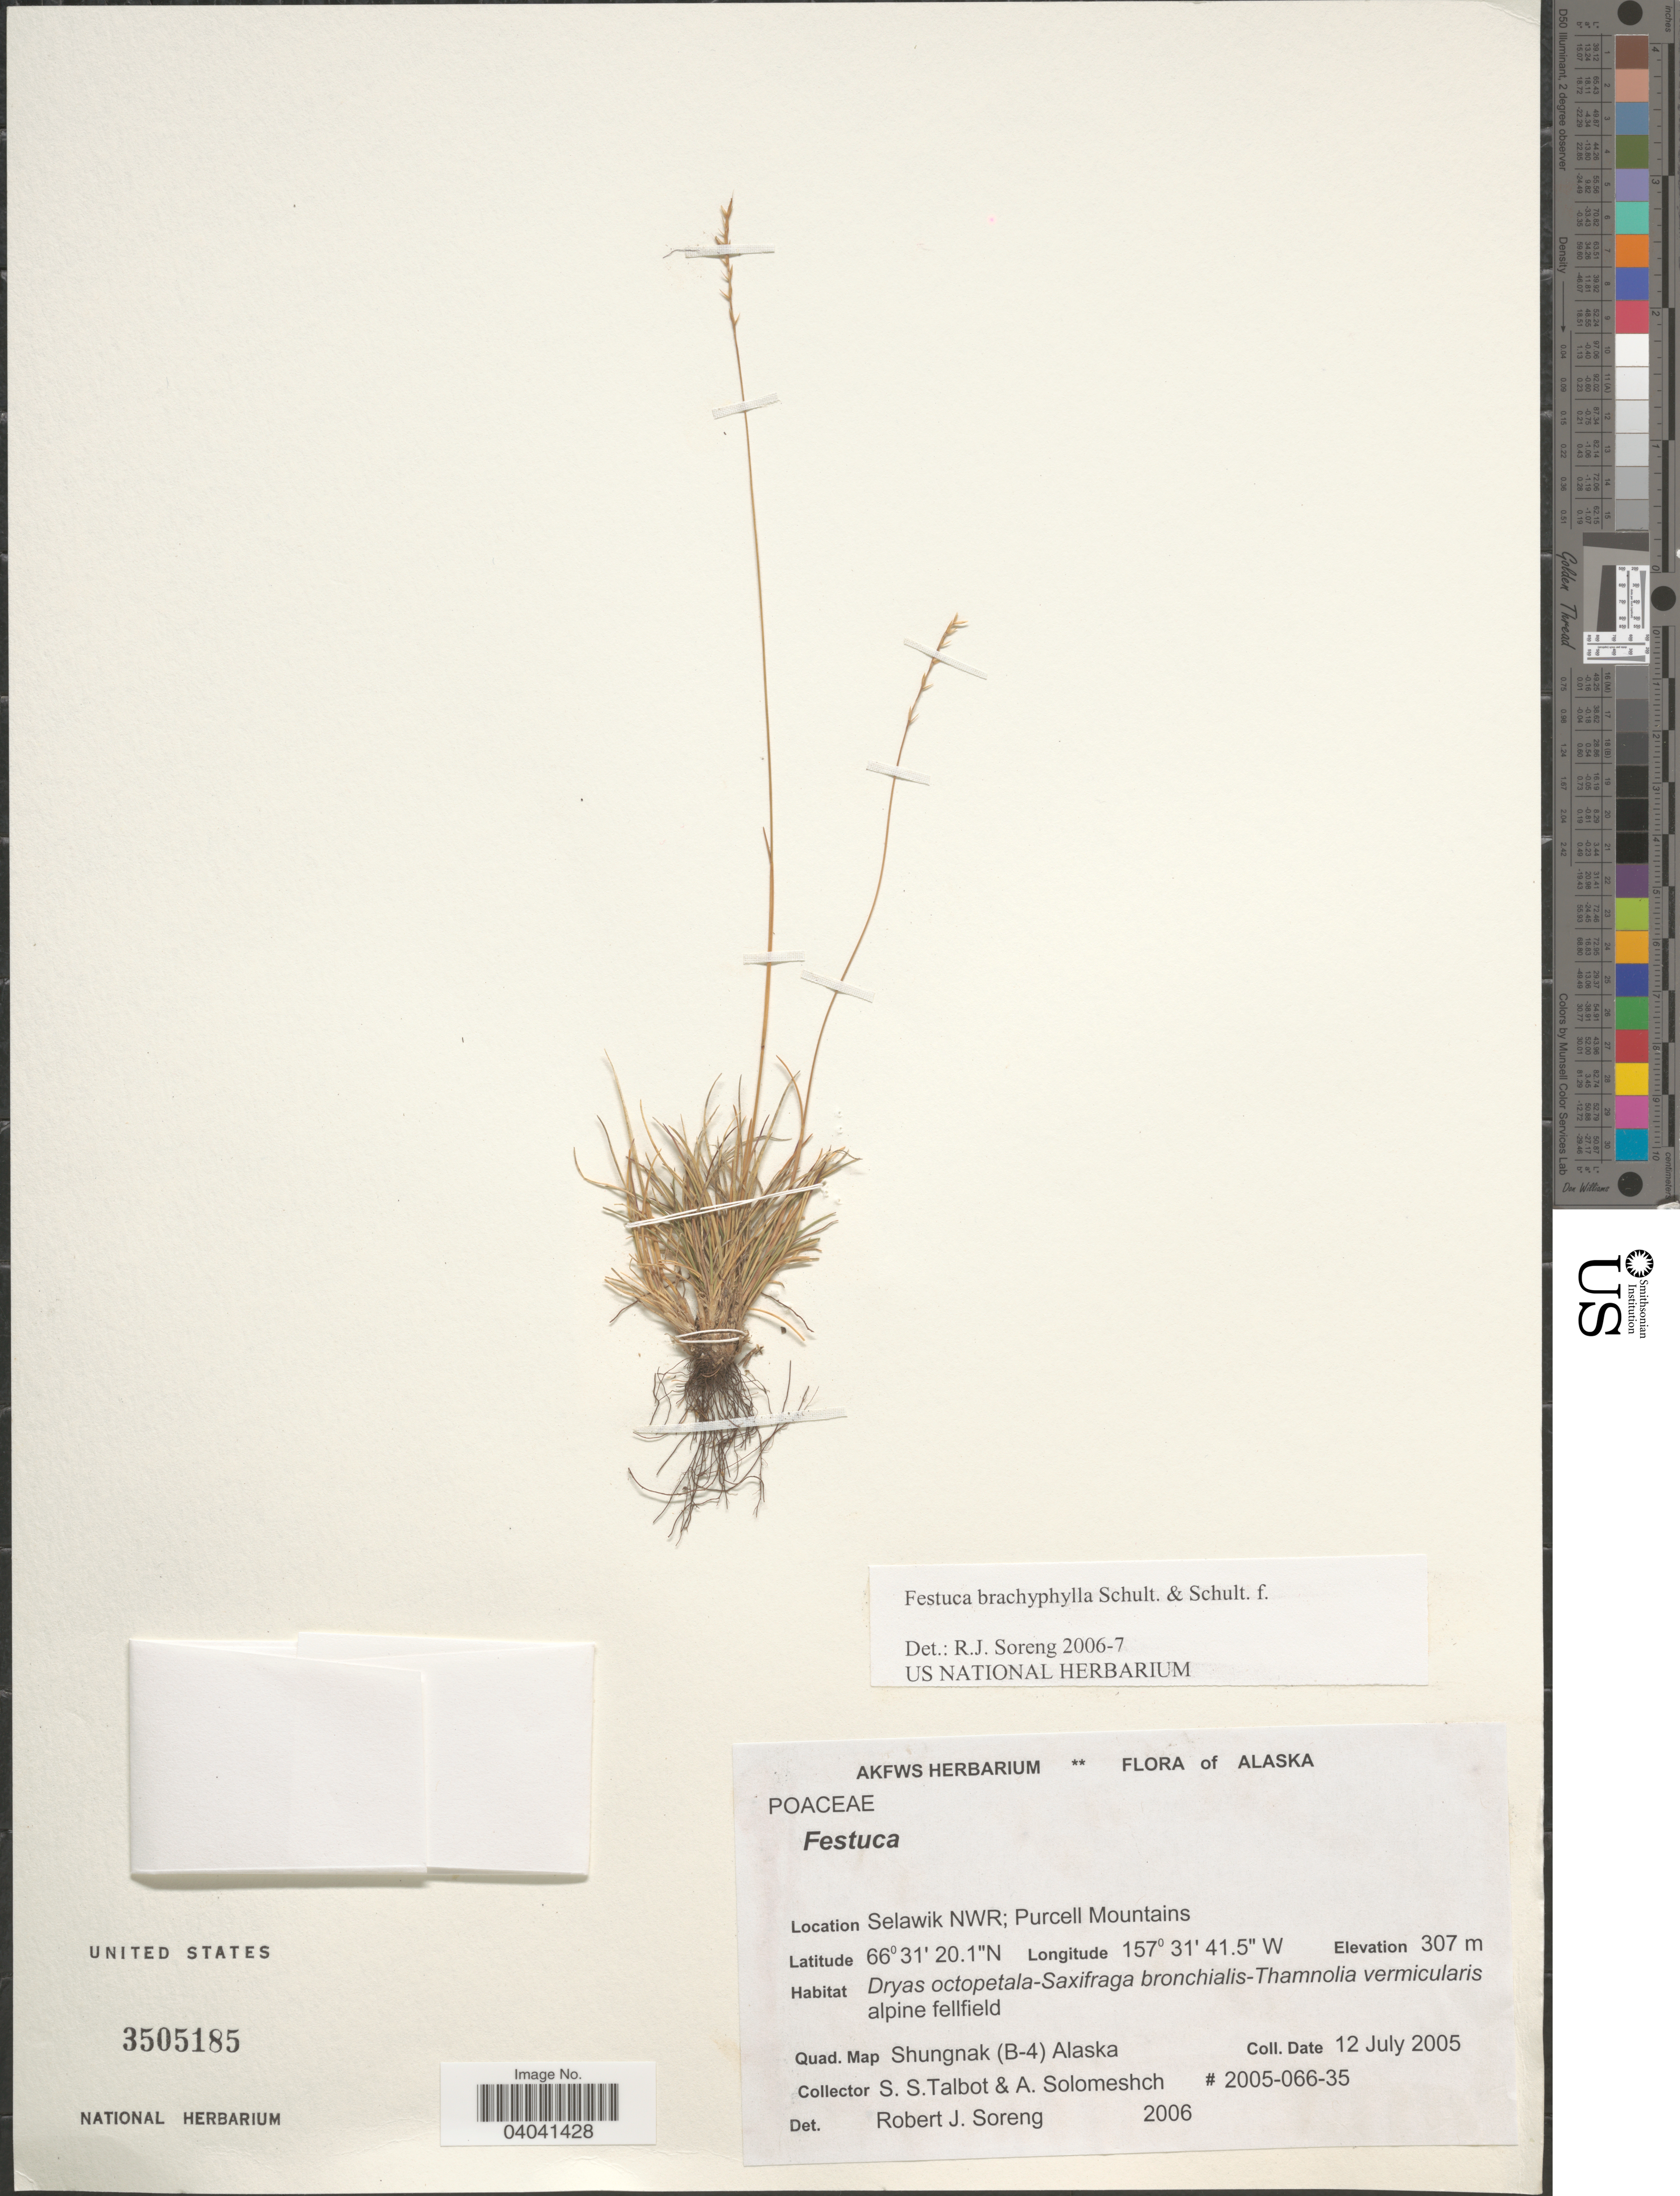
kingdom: Plantae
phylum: Tracheophyta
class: Liliopsida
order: Poales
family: Poaceae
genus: Festuca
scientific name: Festuca brachyphylla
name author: Schult. & Schult. f.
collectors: S. S. Talbot & A. Solomeshch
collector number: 2005-066-35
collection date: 2005-07-12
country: United States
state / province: Alaska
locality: Selawik NWR; Purcell Mountains. Quad. Map Shungnak (B-4) Alaska.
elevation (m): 307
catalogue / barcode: US 3505185